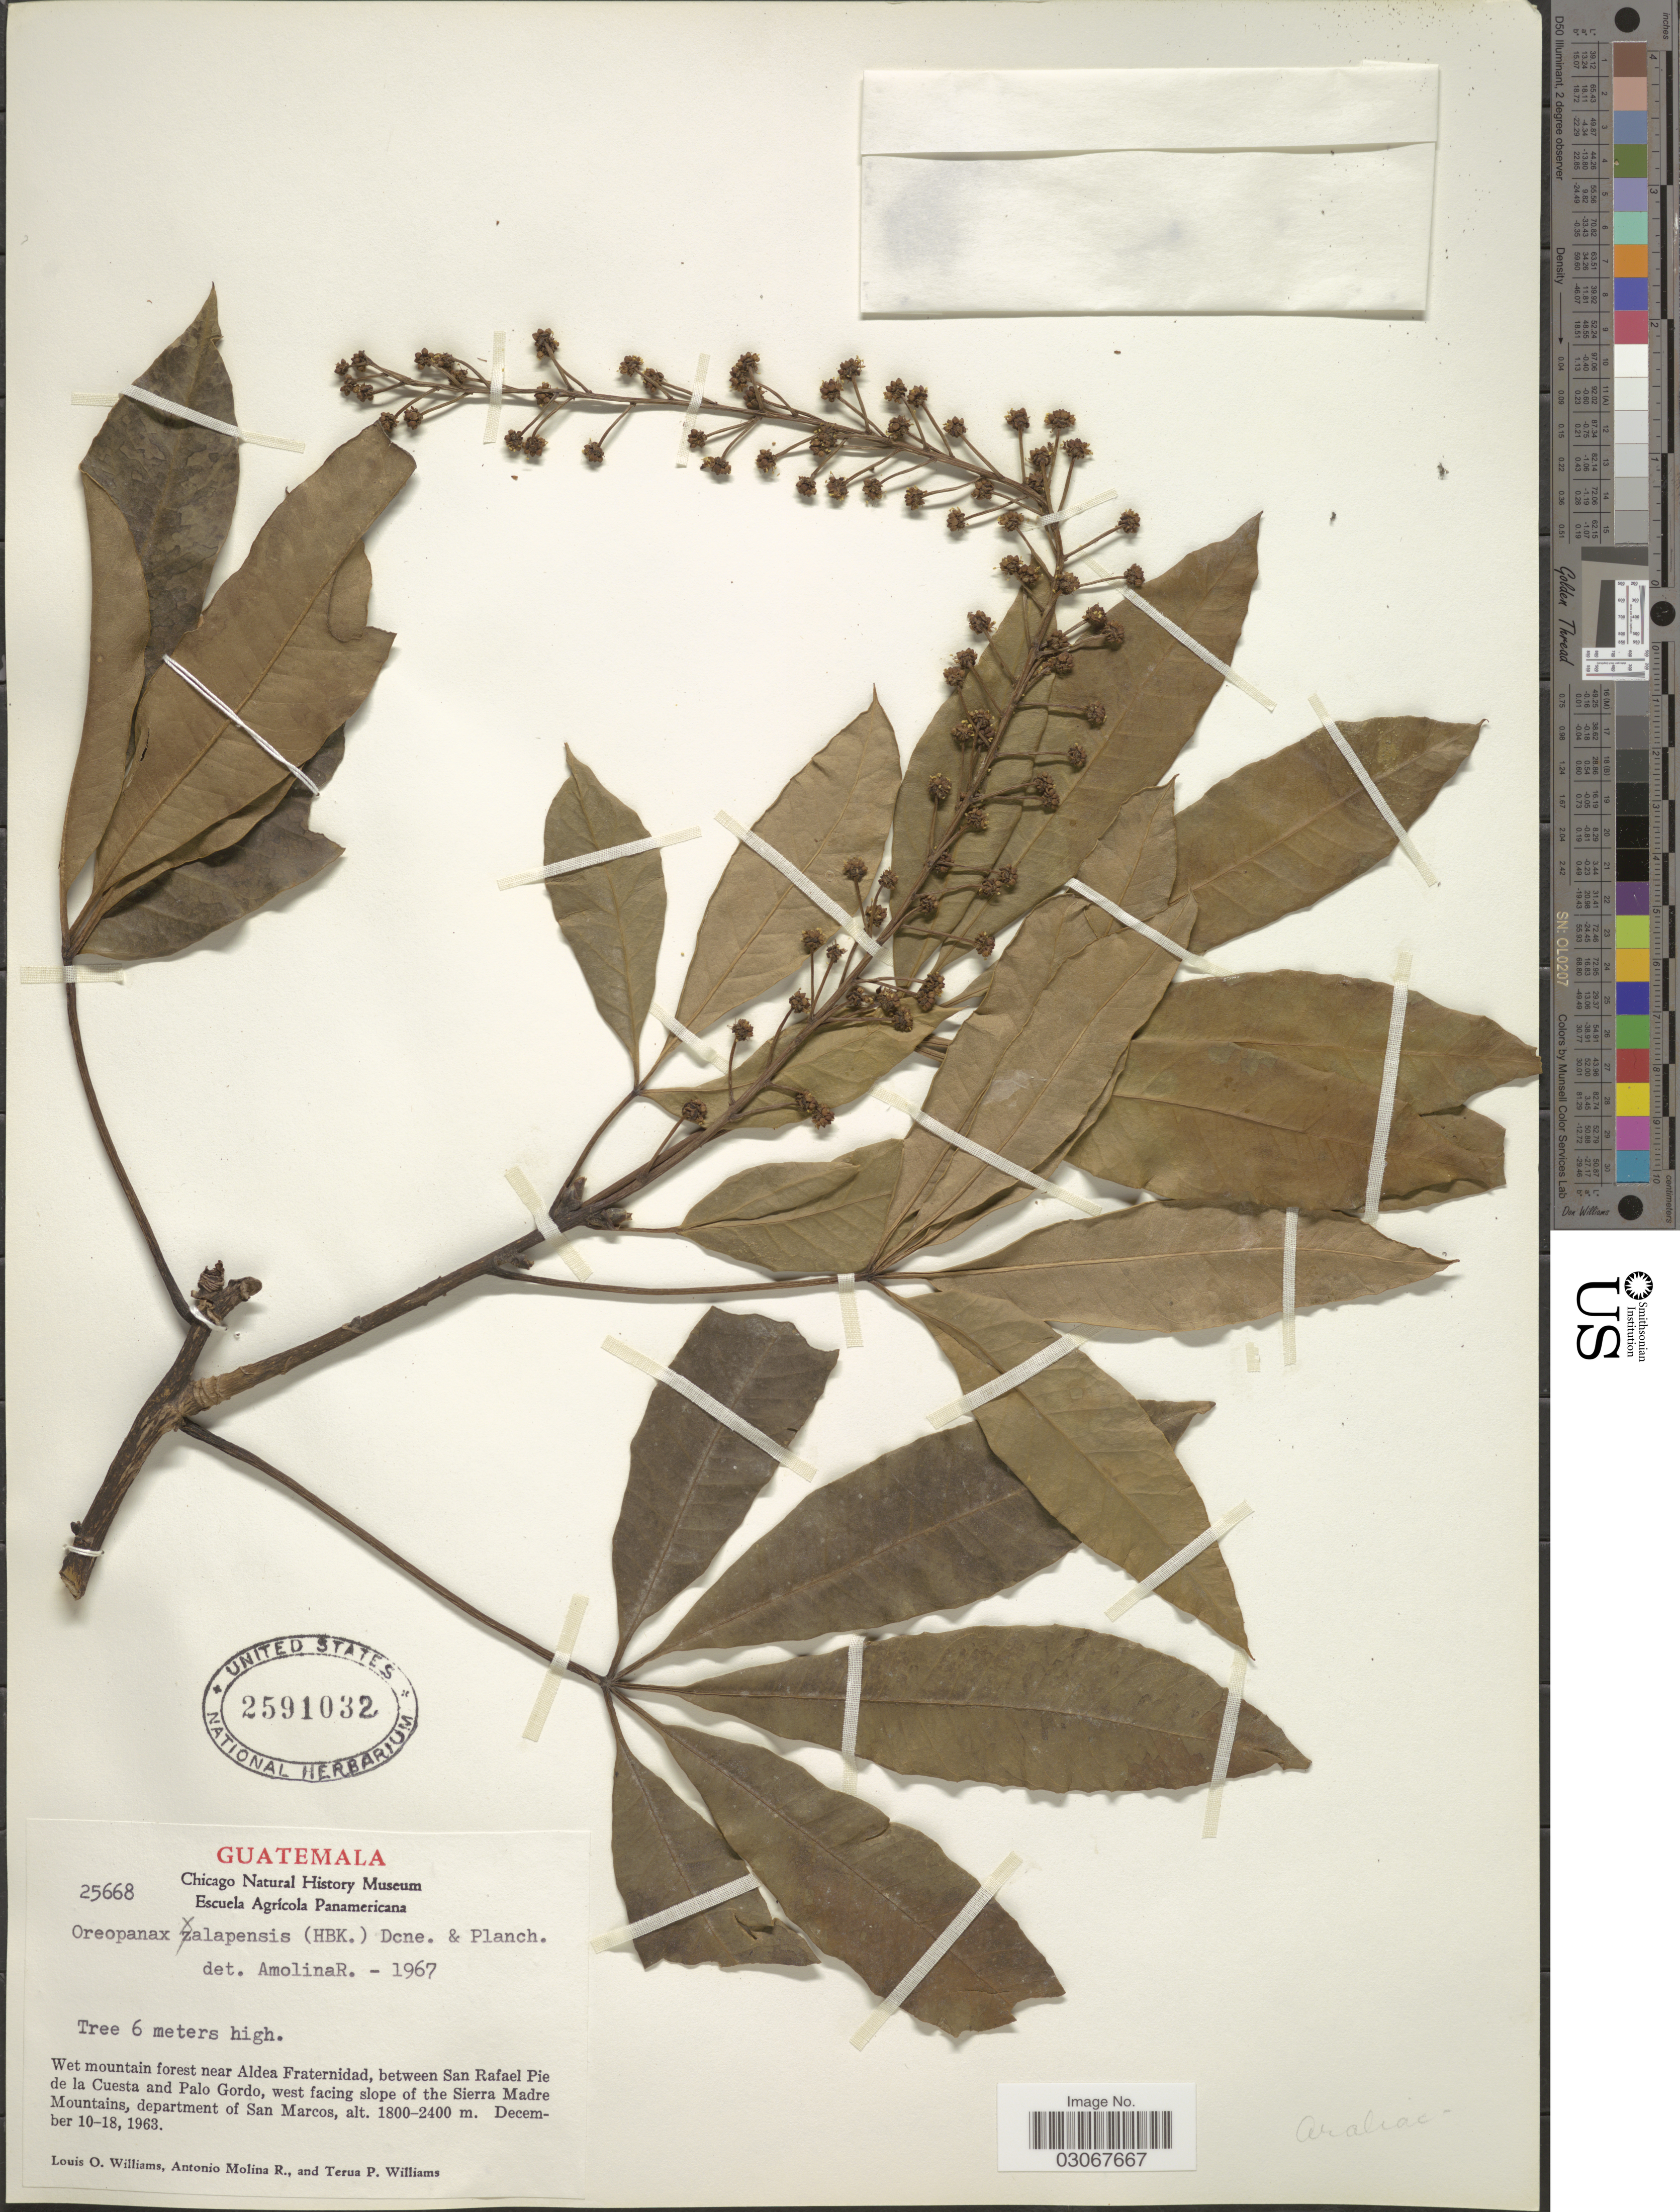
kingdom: Plantae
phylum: Tracheophyta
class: Magnoliopsida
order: Apiales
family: Araliaceae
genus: Oreopanax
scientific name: Oreopanax xalapensis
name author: (Kunth) Decne. & Planch.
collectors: L. O. Williams, A. Molina R. & T. Williams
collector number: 25668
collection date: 1963-12-10/1963-12-18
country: Guatemala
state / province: San Marcos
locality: Wet mountain forest near Aldea Fraternidda, between San Rafael Pie de la Cuesta and Palo Gordo, west facing slope of the Sierra Madre Mountains, department of San Marcos.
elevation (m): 1800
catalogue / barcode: US 2591032